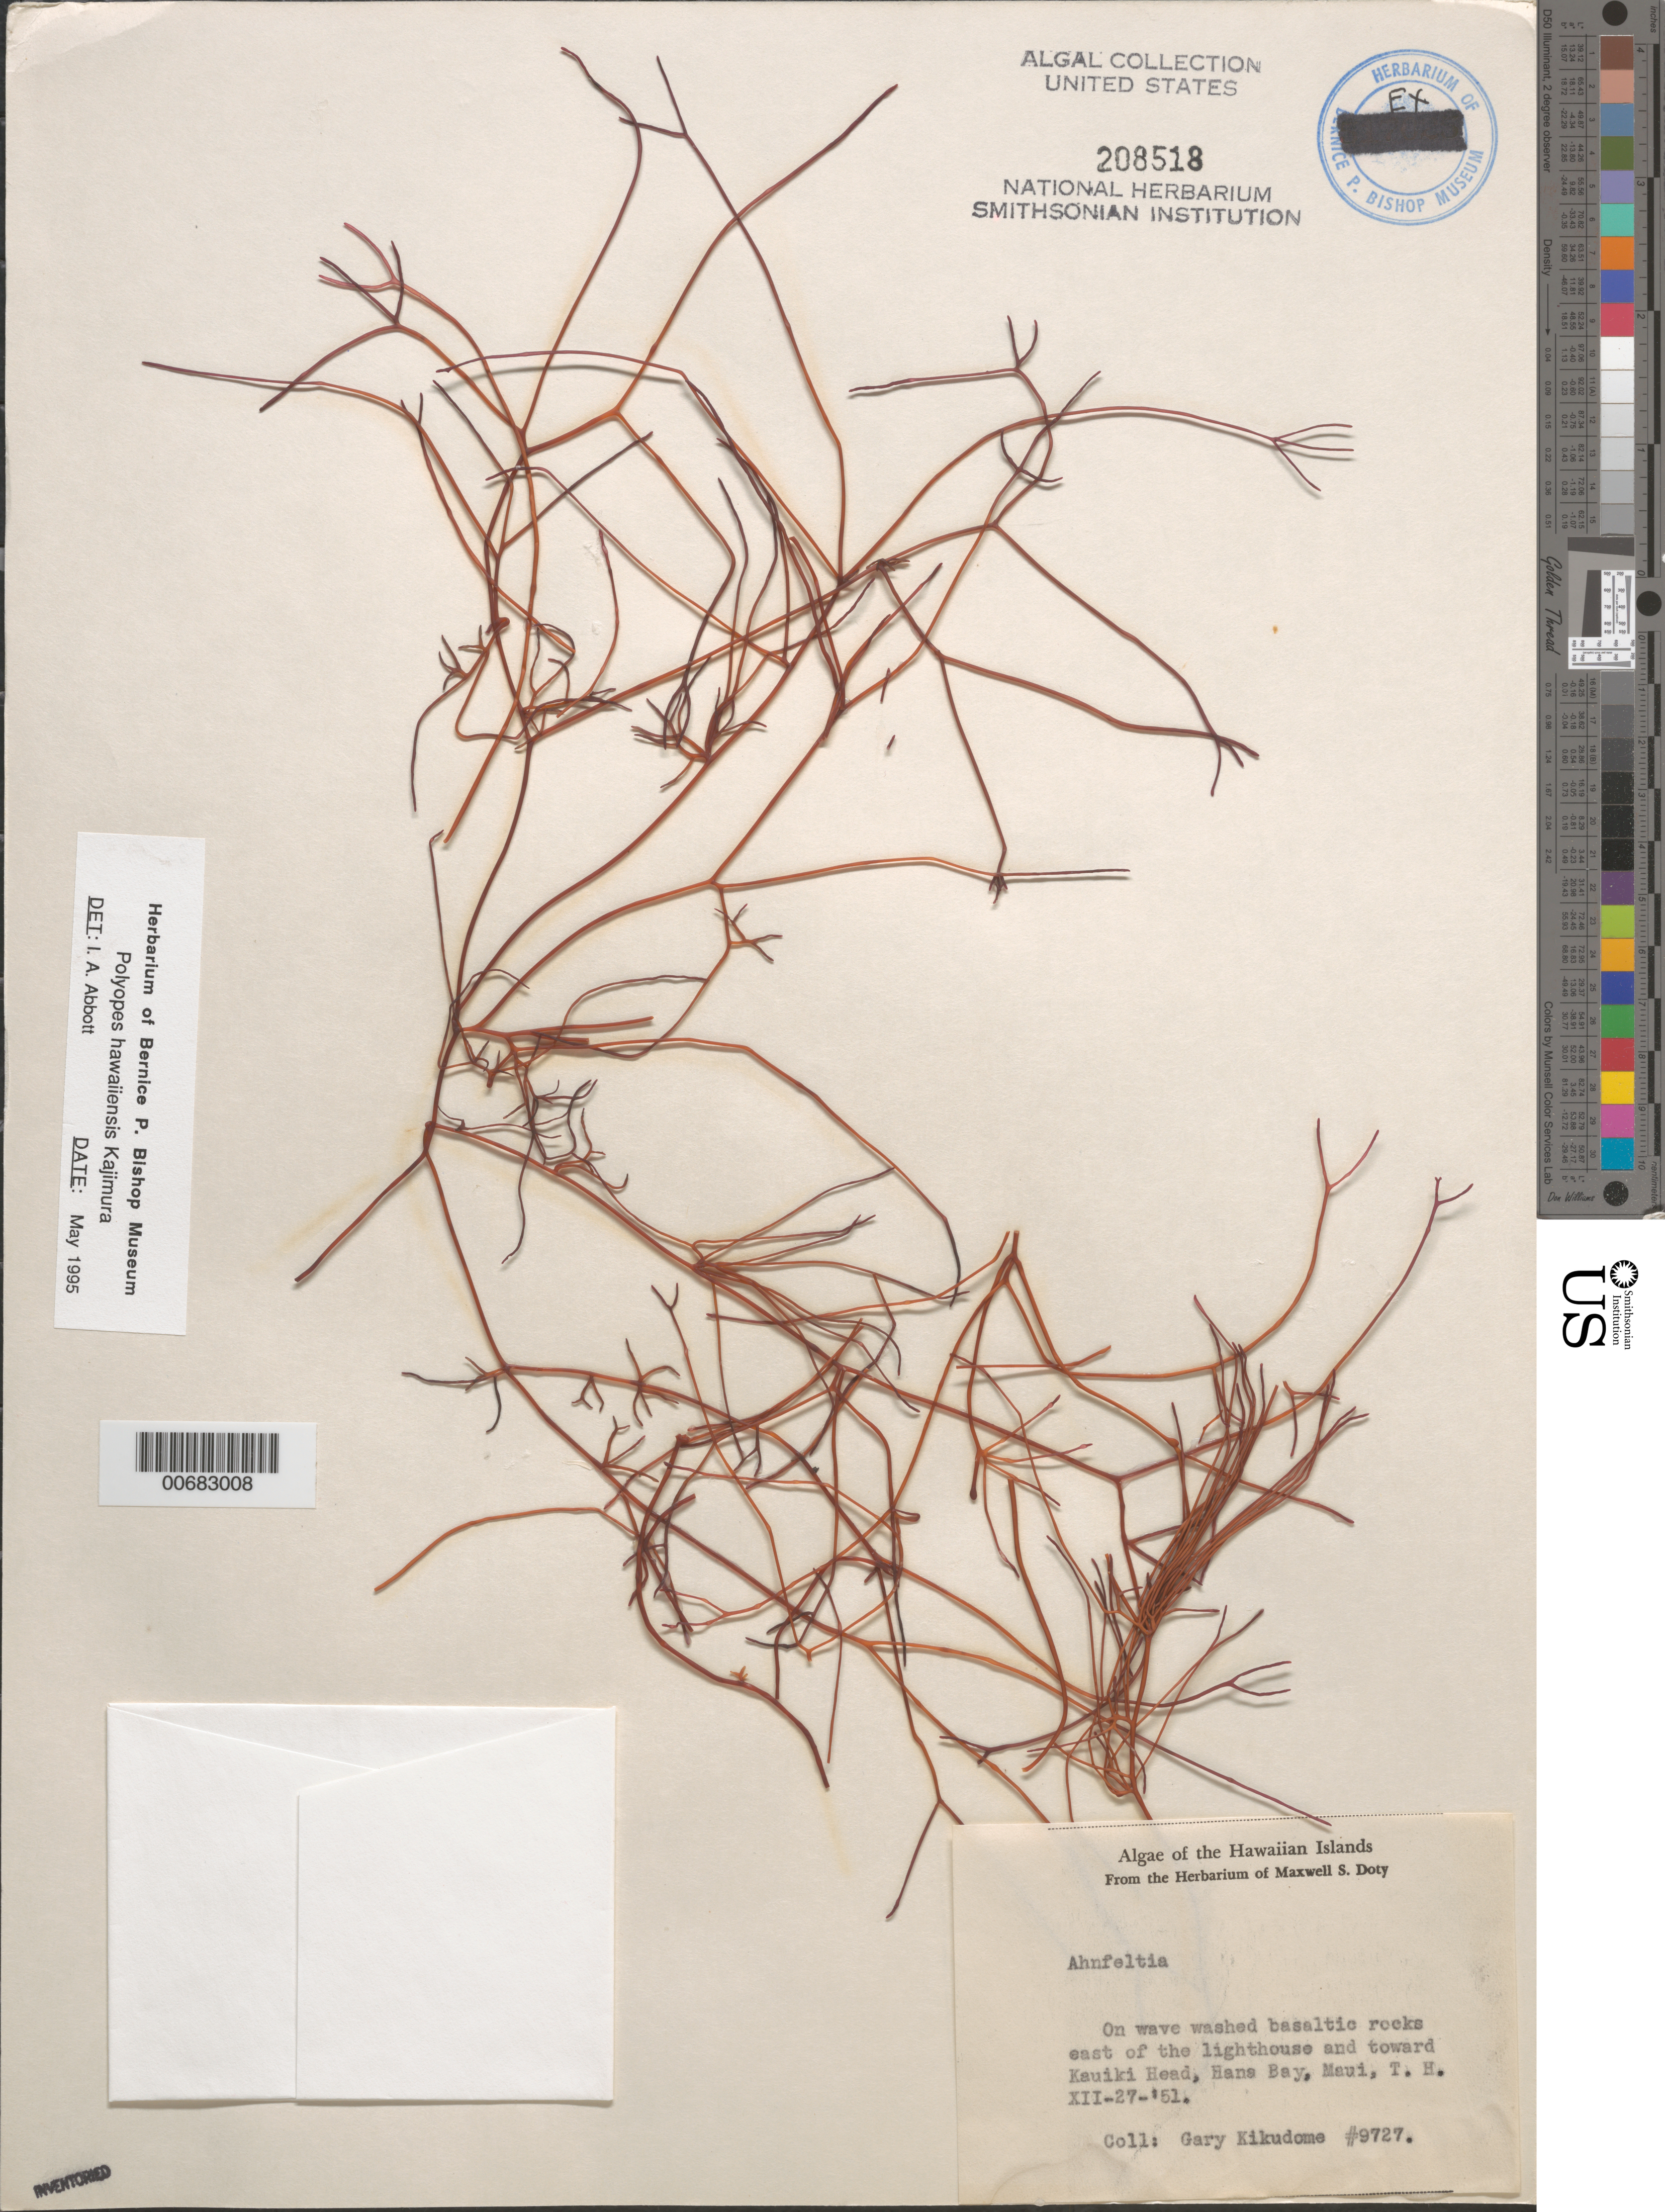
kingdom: Plantae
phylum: Rhodophyta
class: Florideophyceae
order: Halymeniales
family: Halymeniaceae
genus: Polyopes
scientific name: Polyopes hakalauensis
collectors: G. Kikudome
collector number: MSD 9729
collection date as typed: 27 Dec 1951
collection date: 1951-12-27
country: United States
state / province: Hawaii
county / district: Maui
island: Maui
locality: Hana Bay, toward Kauiki Head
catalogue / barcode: US 208518